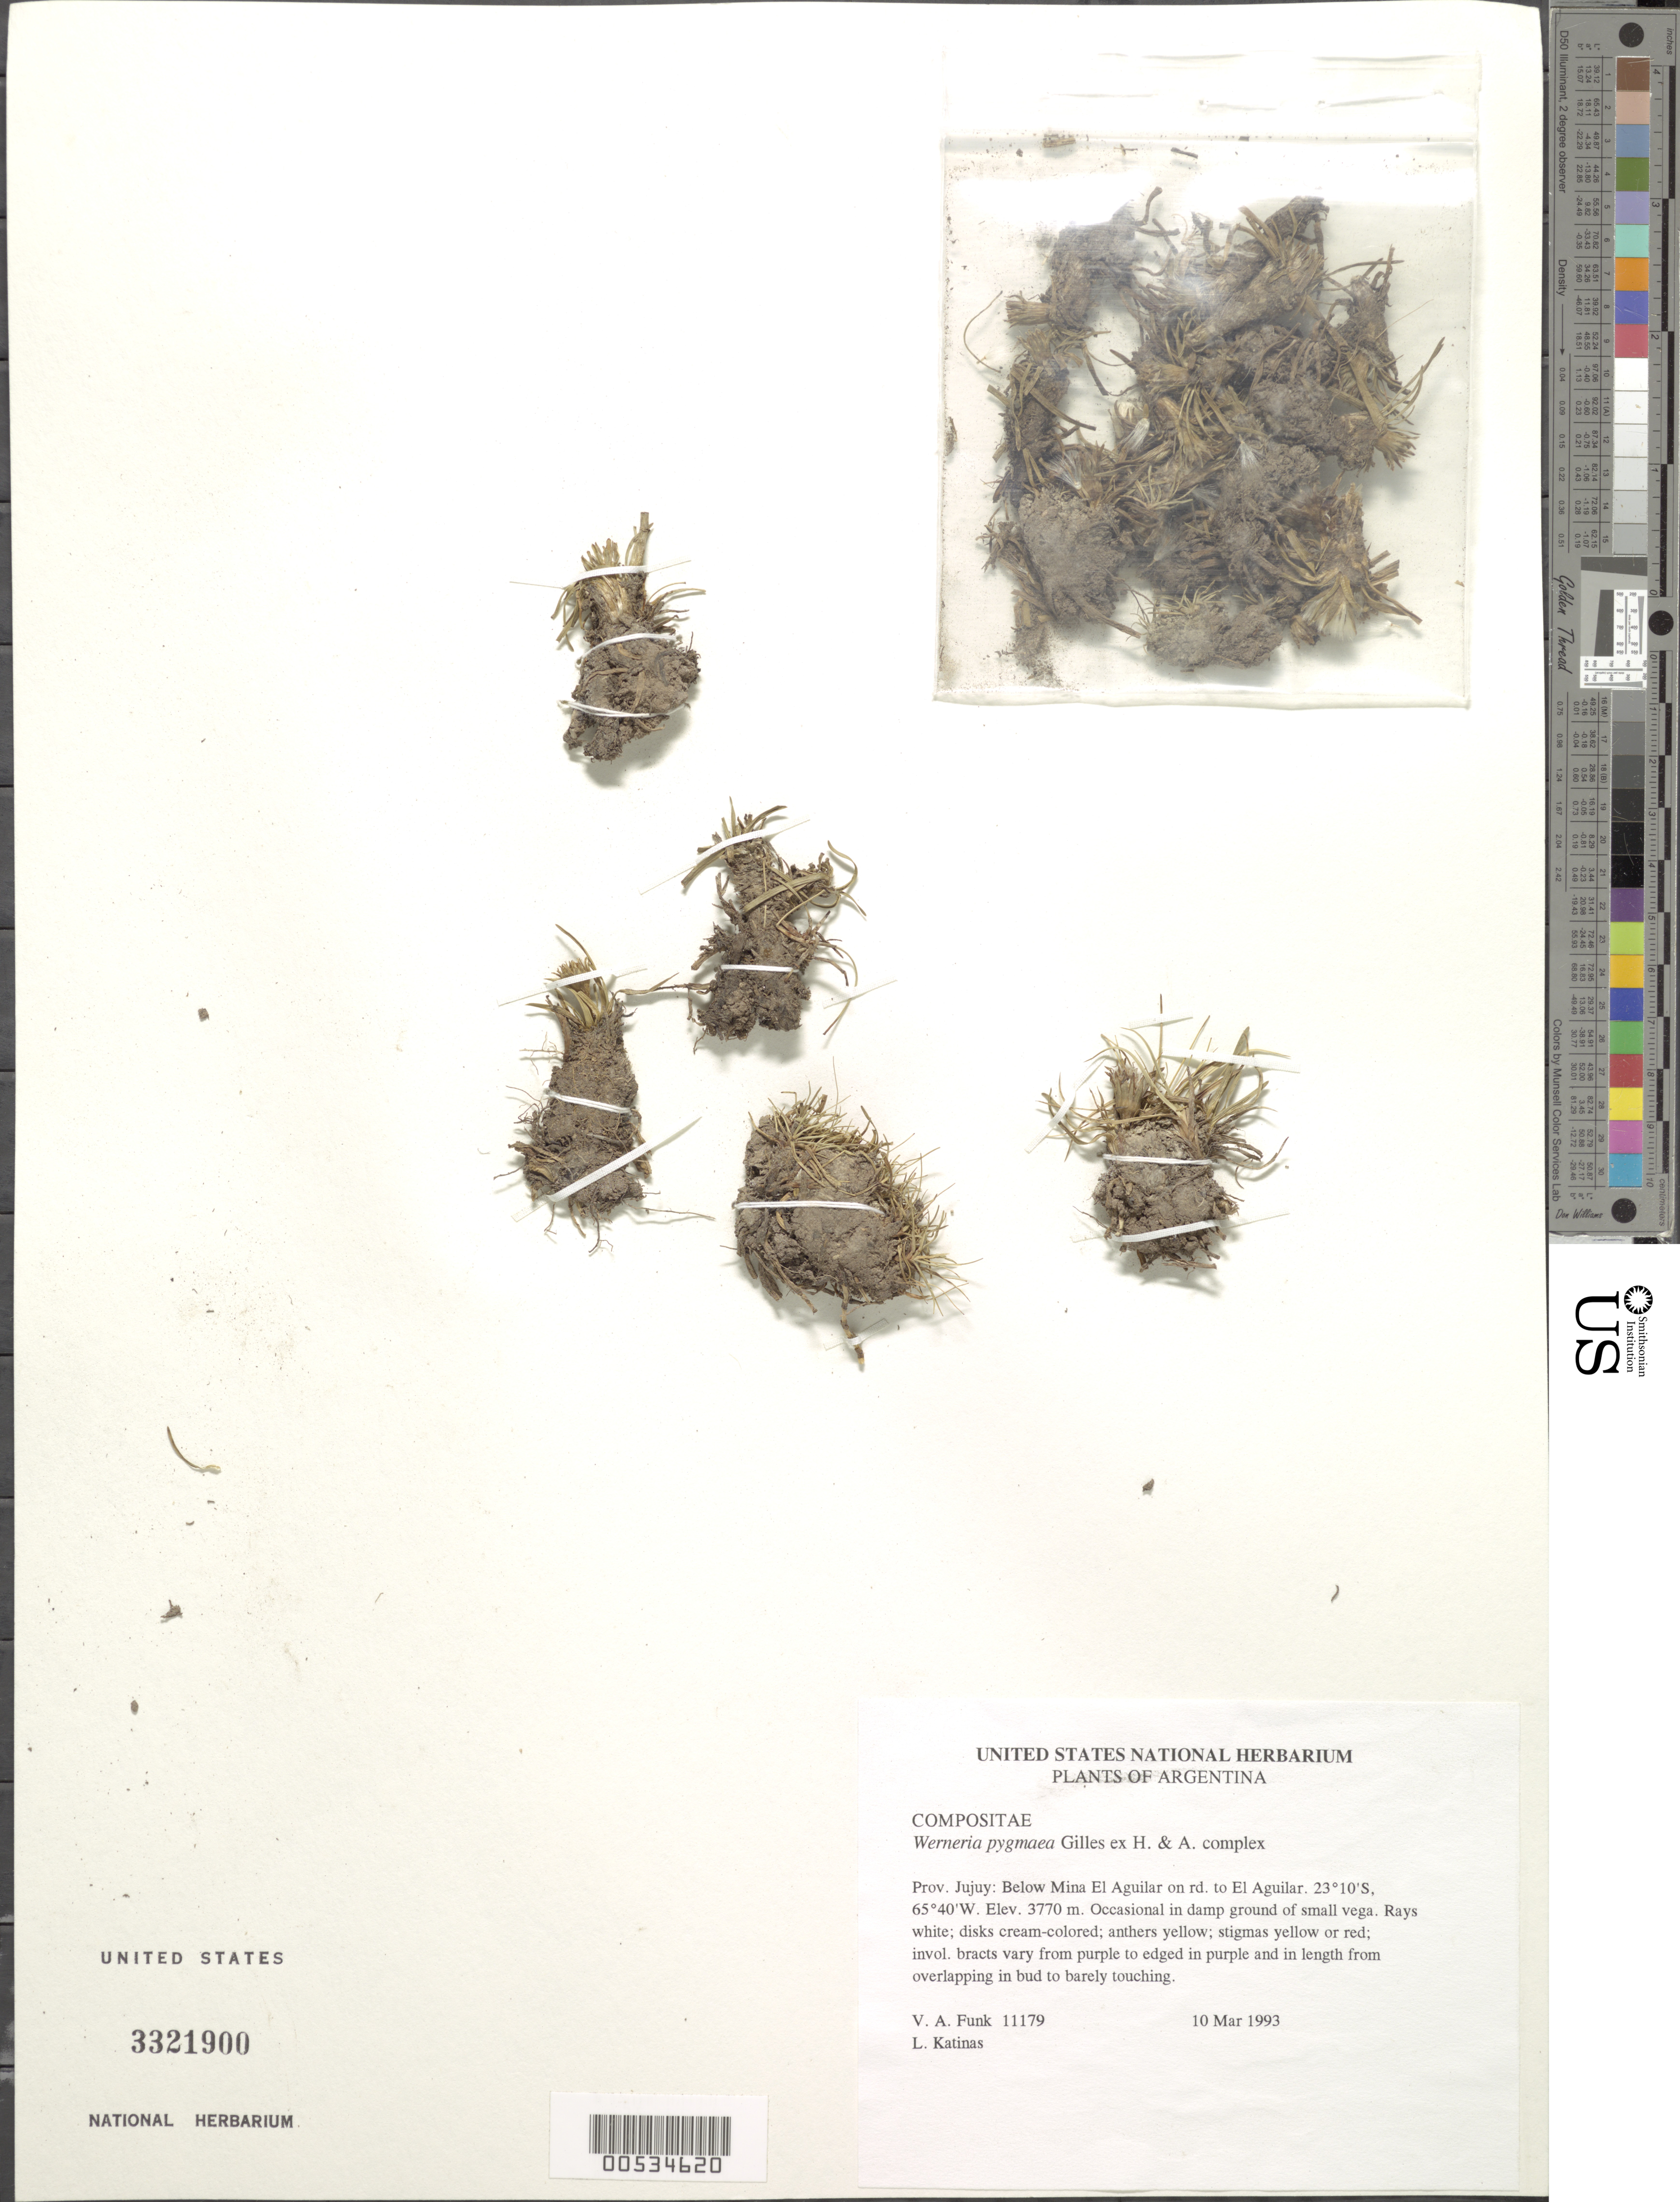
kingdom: Plantae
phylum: Tracheophyta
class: Magnoliopsida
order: Asterales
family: Asteraceae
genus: Werneria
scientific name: Werneria pygmaea complex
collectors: V. Funk & L. Katinas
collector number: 11179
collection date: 1993-03-10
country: Argentina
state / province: Jujuy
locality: Mina El Aguilar, below, on rd. to El Aguilar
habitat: Damp ground of small vega.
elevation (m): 3770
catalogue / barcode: US 3321900